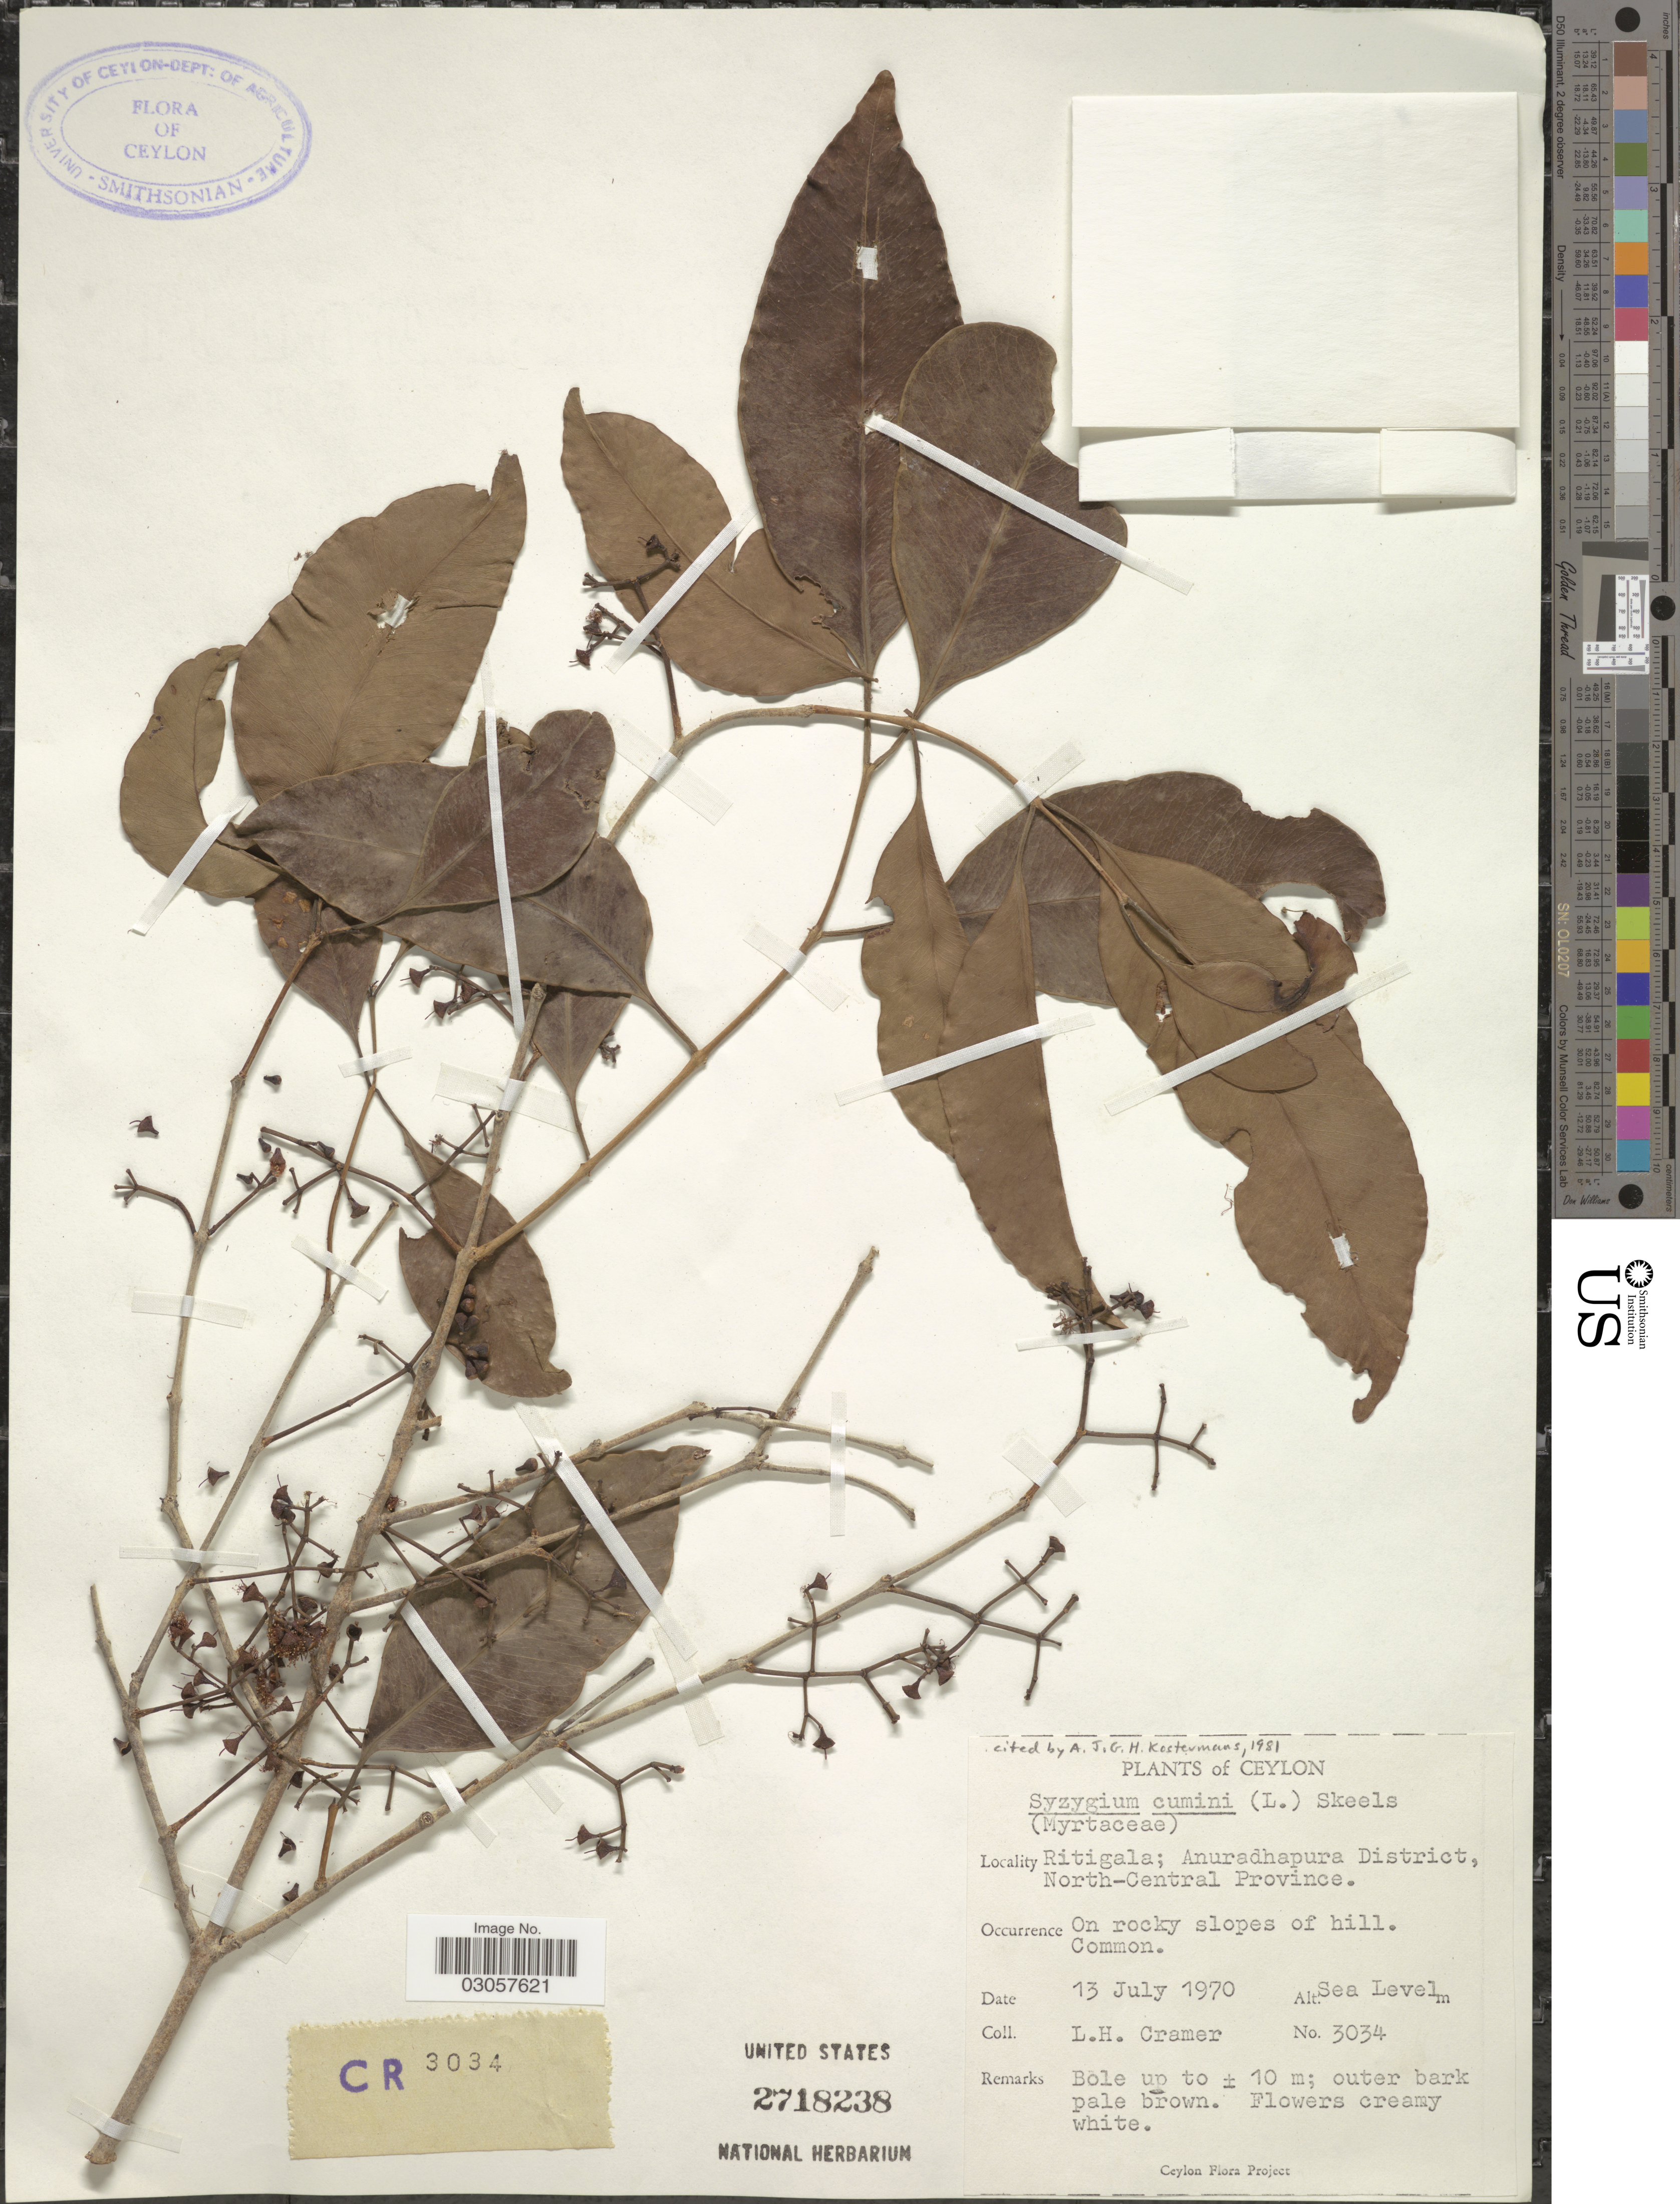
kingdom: Plantae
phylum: Tracheophyta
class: Magnoliopsida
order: Myrtales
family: Myrtaceae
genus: Syzygium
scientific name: Syzygium cumini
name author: (L.) Skeels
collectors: L. H. Cramer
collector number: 3034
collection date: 1970-07-13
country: Sri Lanka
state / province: North Central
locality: Ceylon. Ritigala; Anuradhapura District.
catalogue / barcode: US 2718238